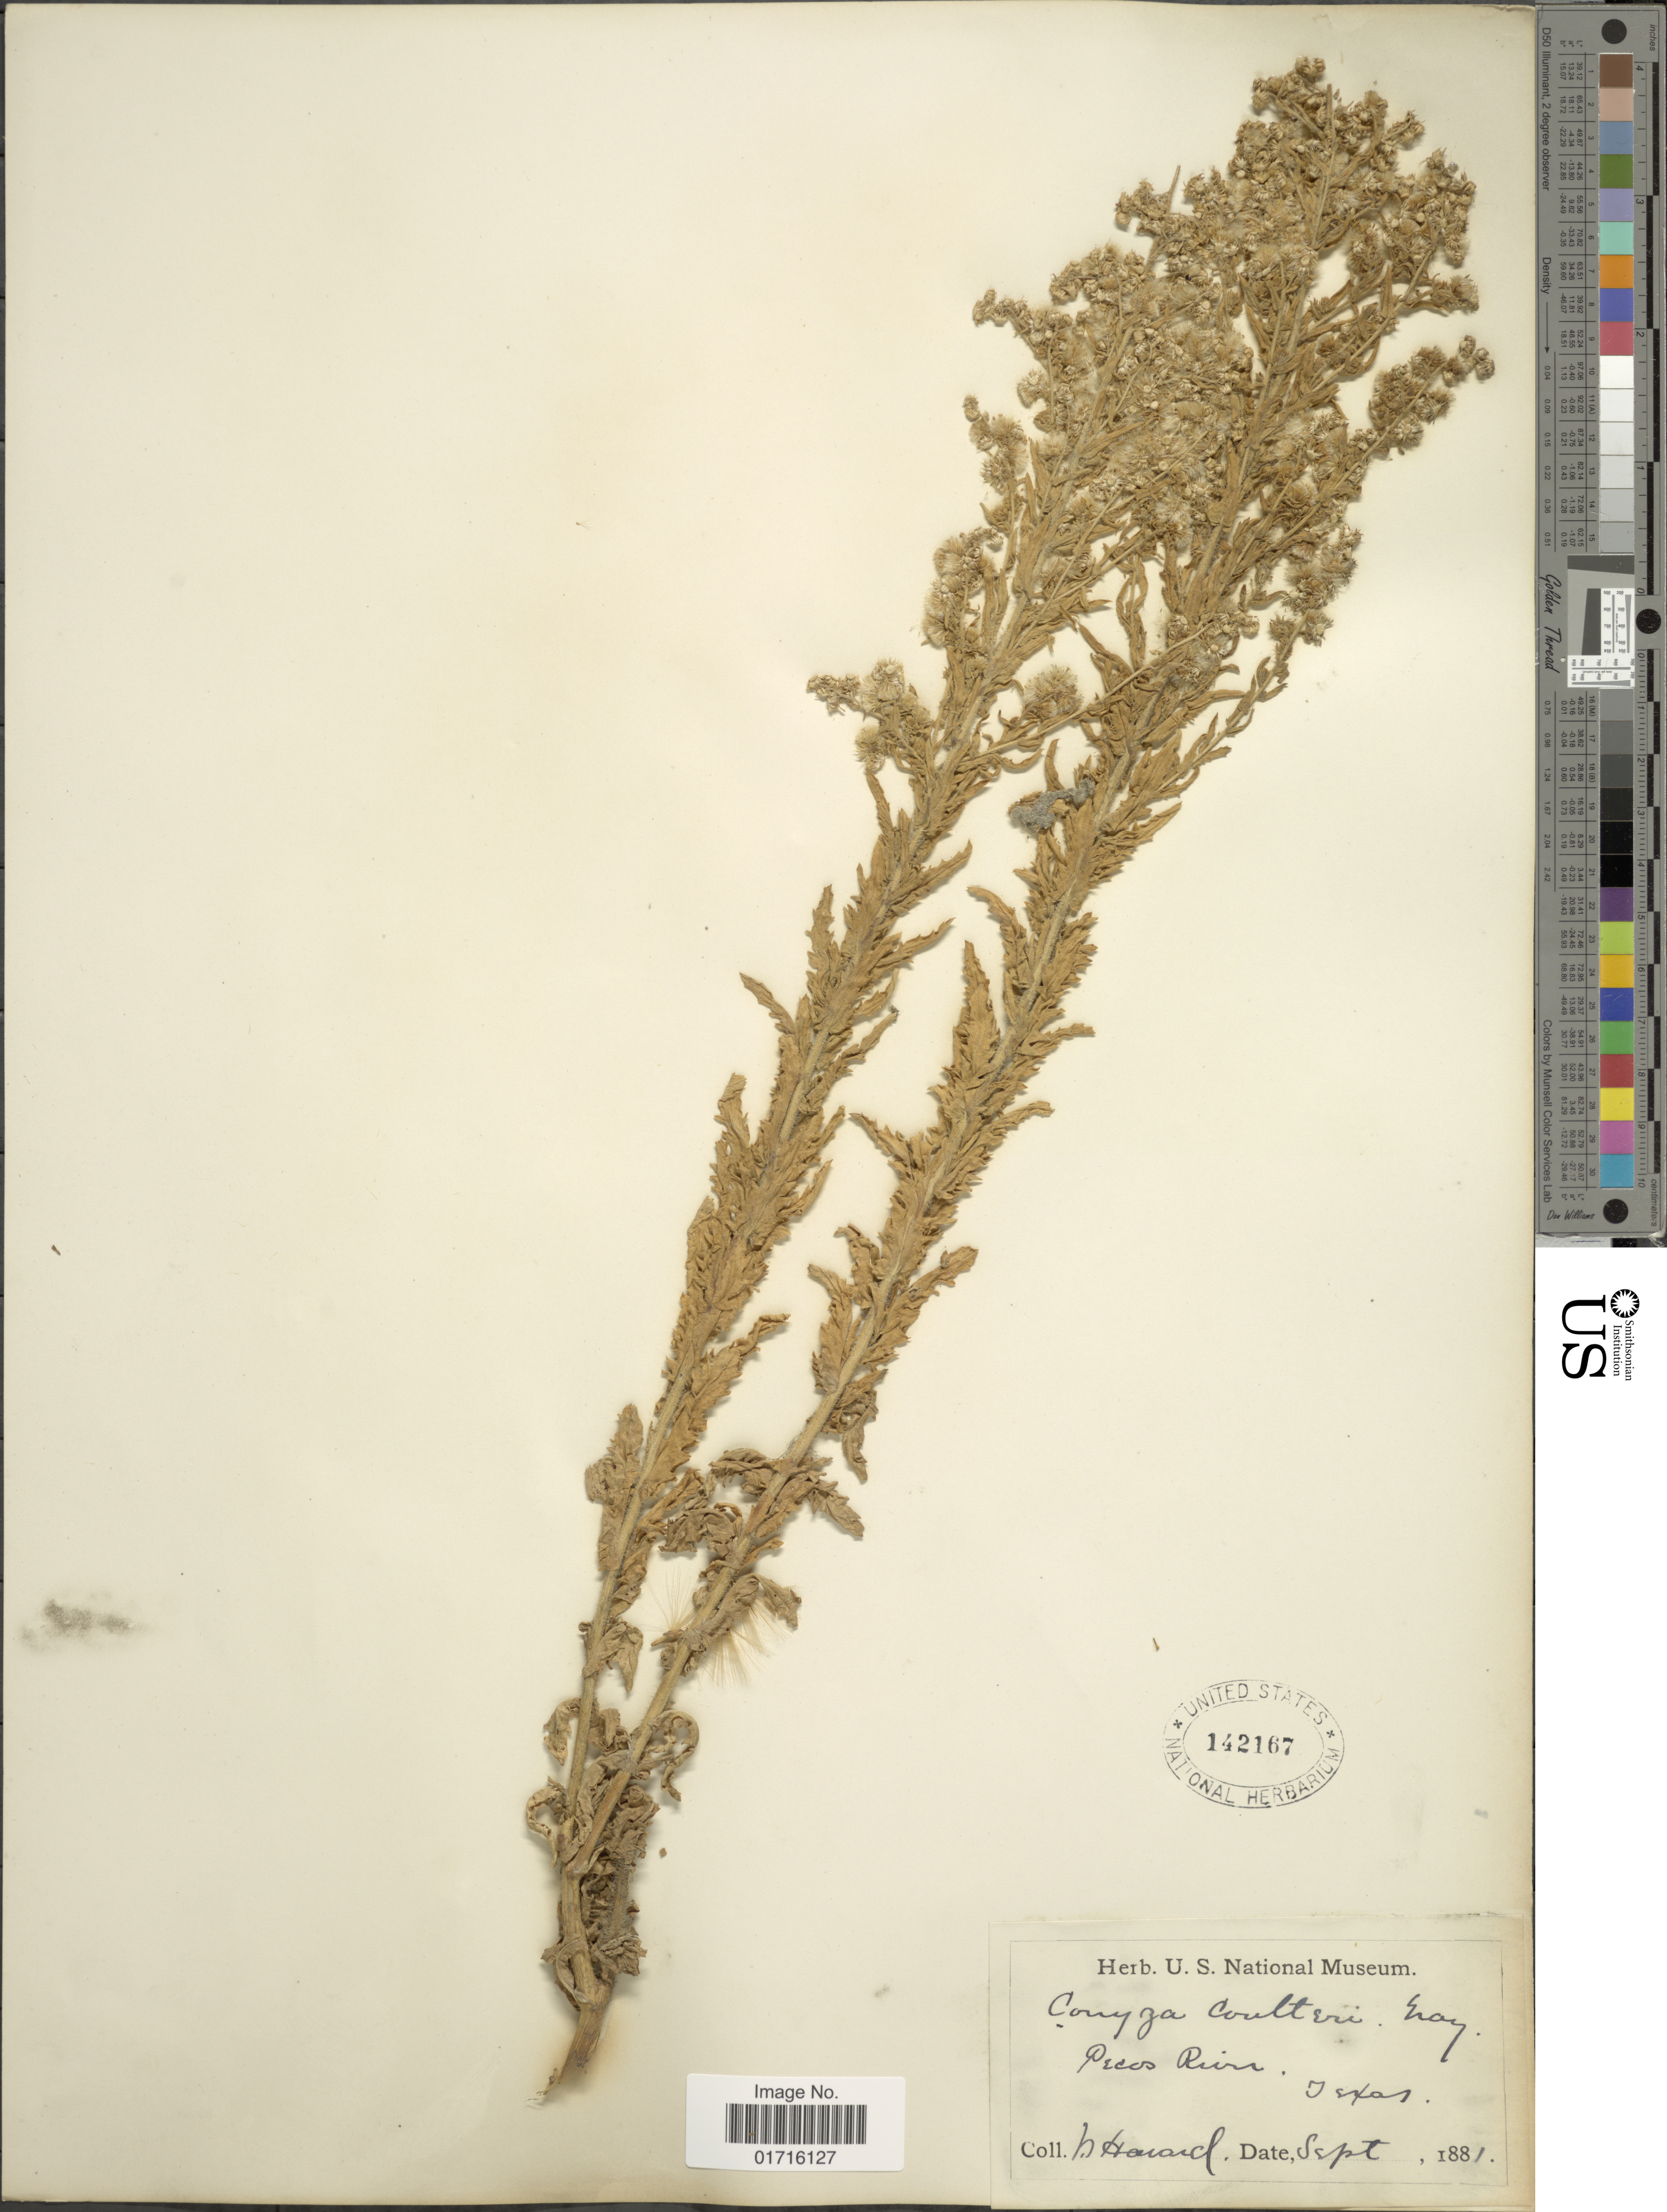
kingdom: Plantae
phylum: Tracheophyta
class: Magnoliopsida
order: Asterales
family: Asteraceae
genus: Conyza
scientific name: Conyza coulteri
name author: A. Gray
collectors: H. Howard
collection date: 1881-09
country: United States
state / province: Texas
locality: Pecos River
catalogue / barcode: US 142167